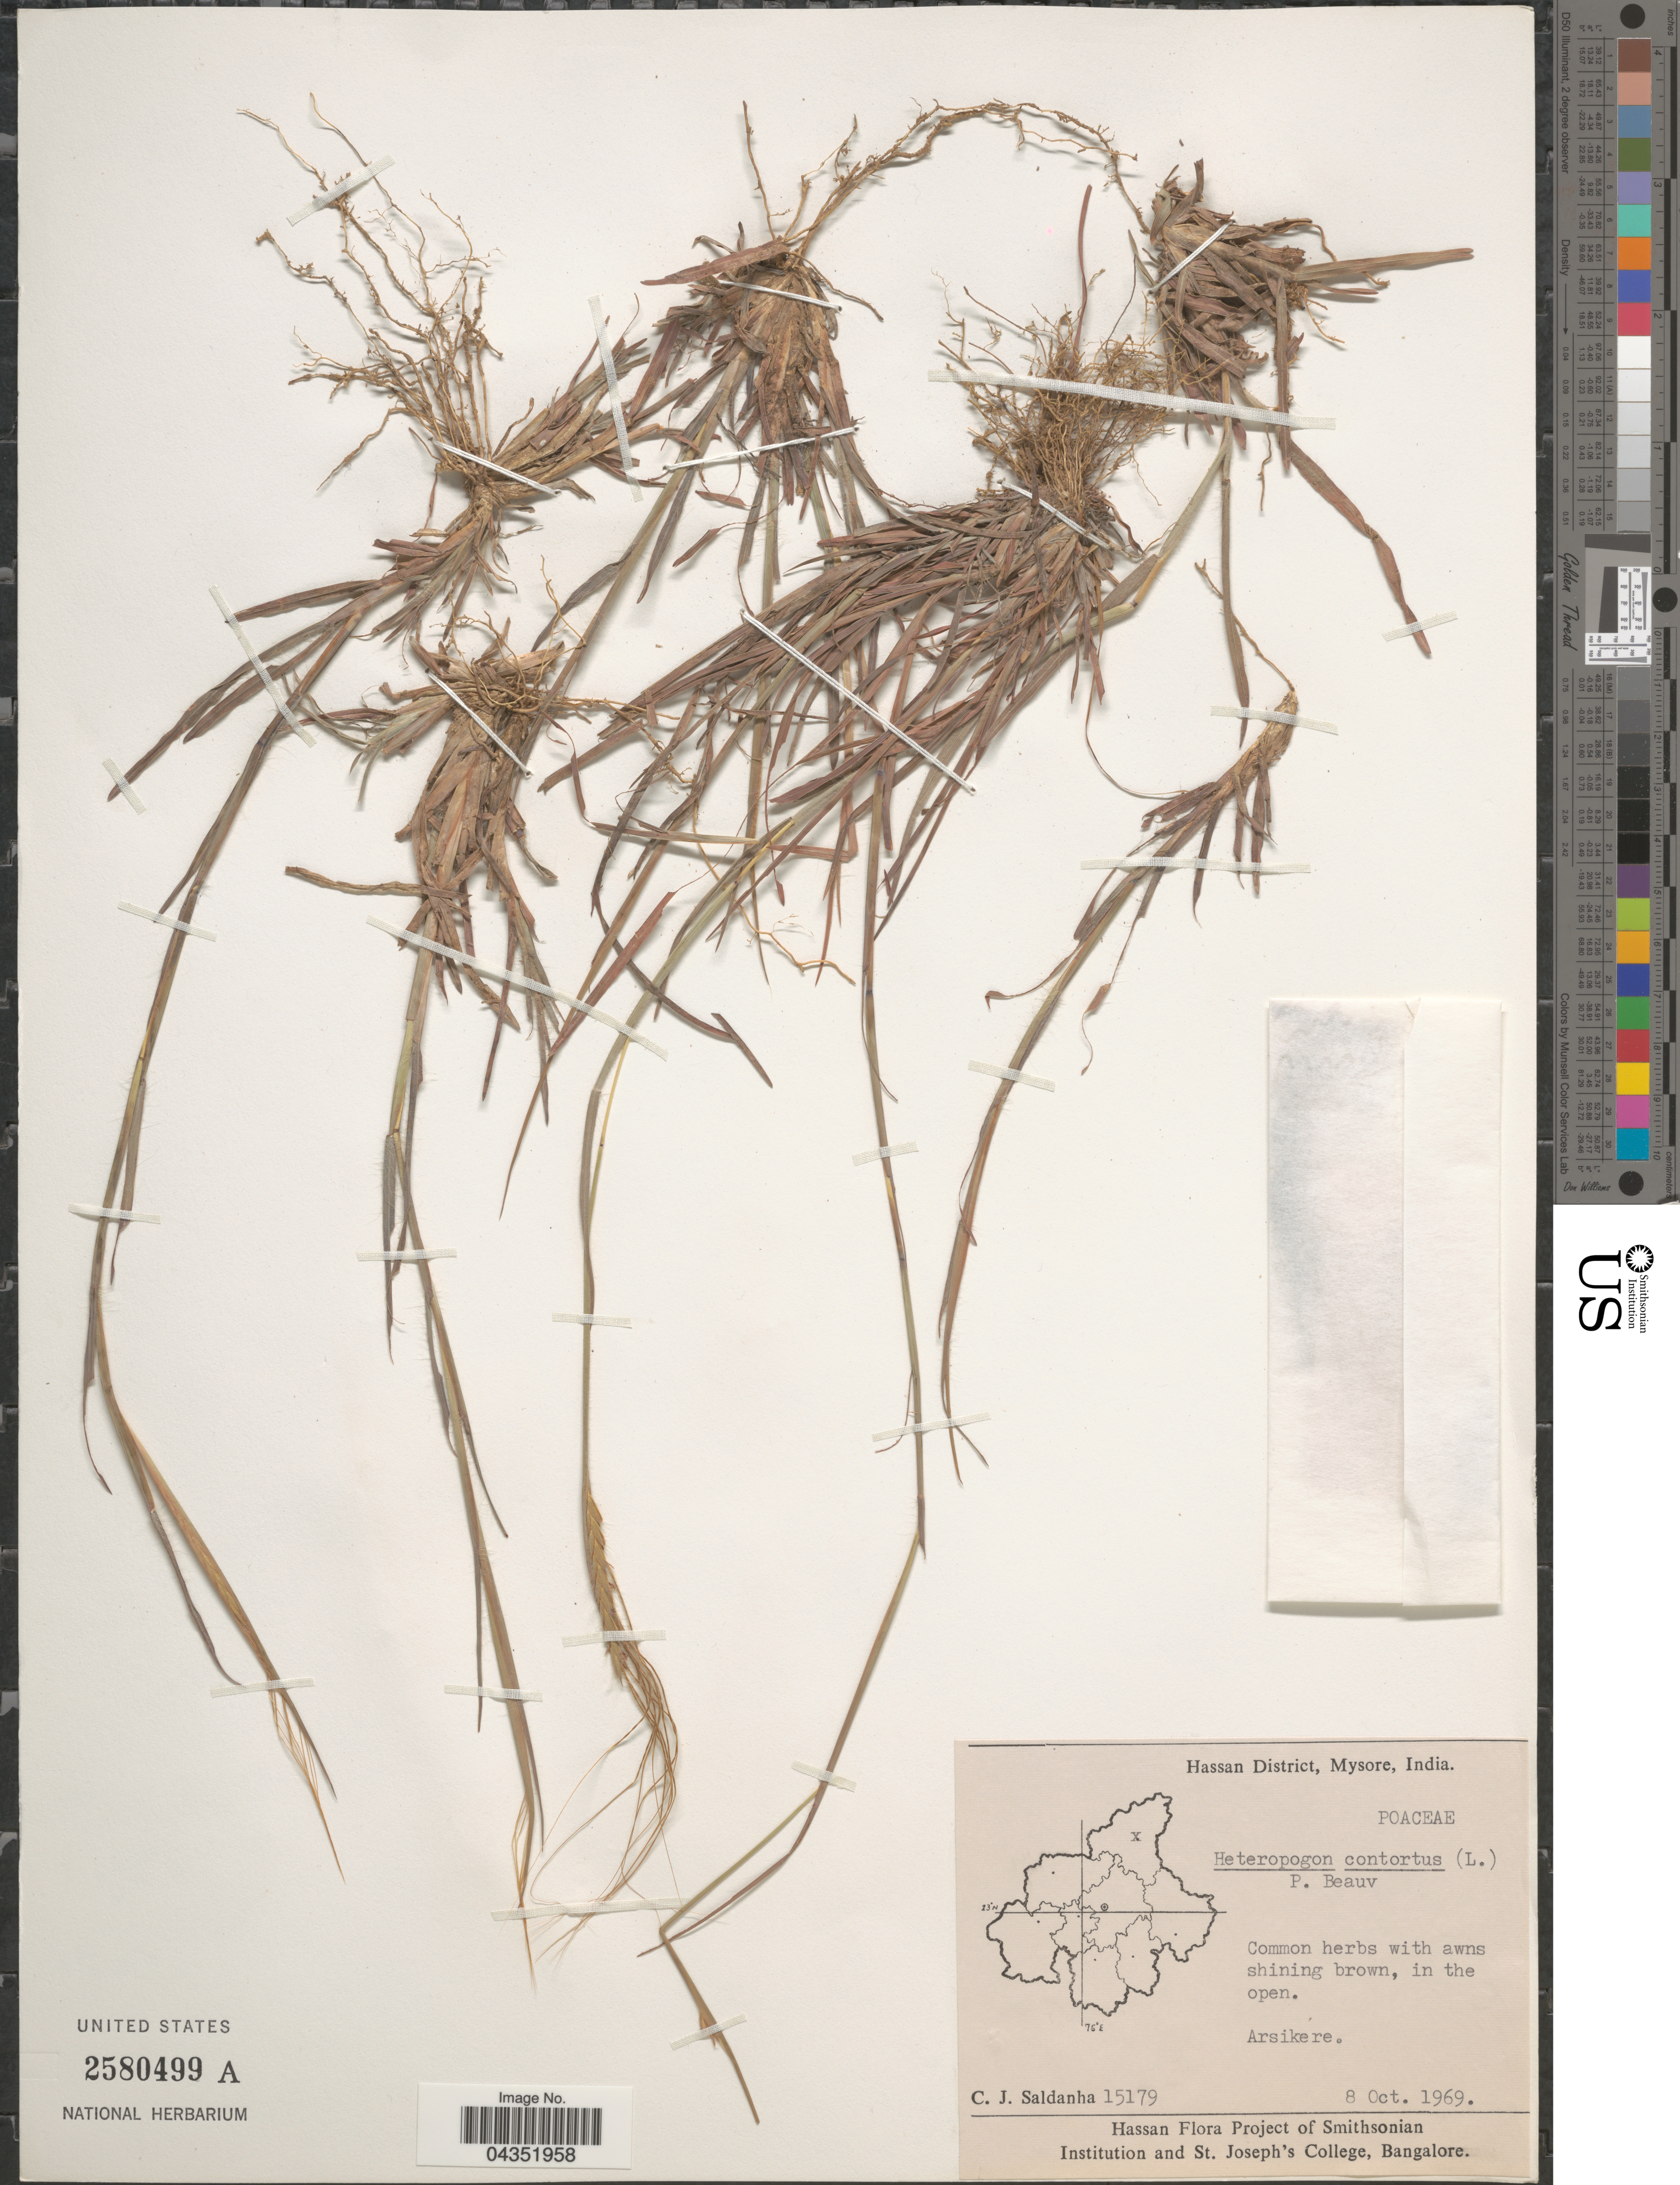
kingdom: Plantae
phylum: Tracheophyta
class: Liliopsida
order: Poales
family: Poaceae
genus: Heteropogon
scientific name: Heteropogon contortus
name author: (L.) P. Beauv. ex Roem. & Schult.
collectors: C. J. Saldanha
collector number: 15179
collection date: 1969-10-08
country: India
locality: Hassan District, Mysore. Arsikere.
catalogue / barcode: US 2580499A